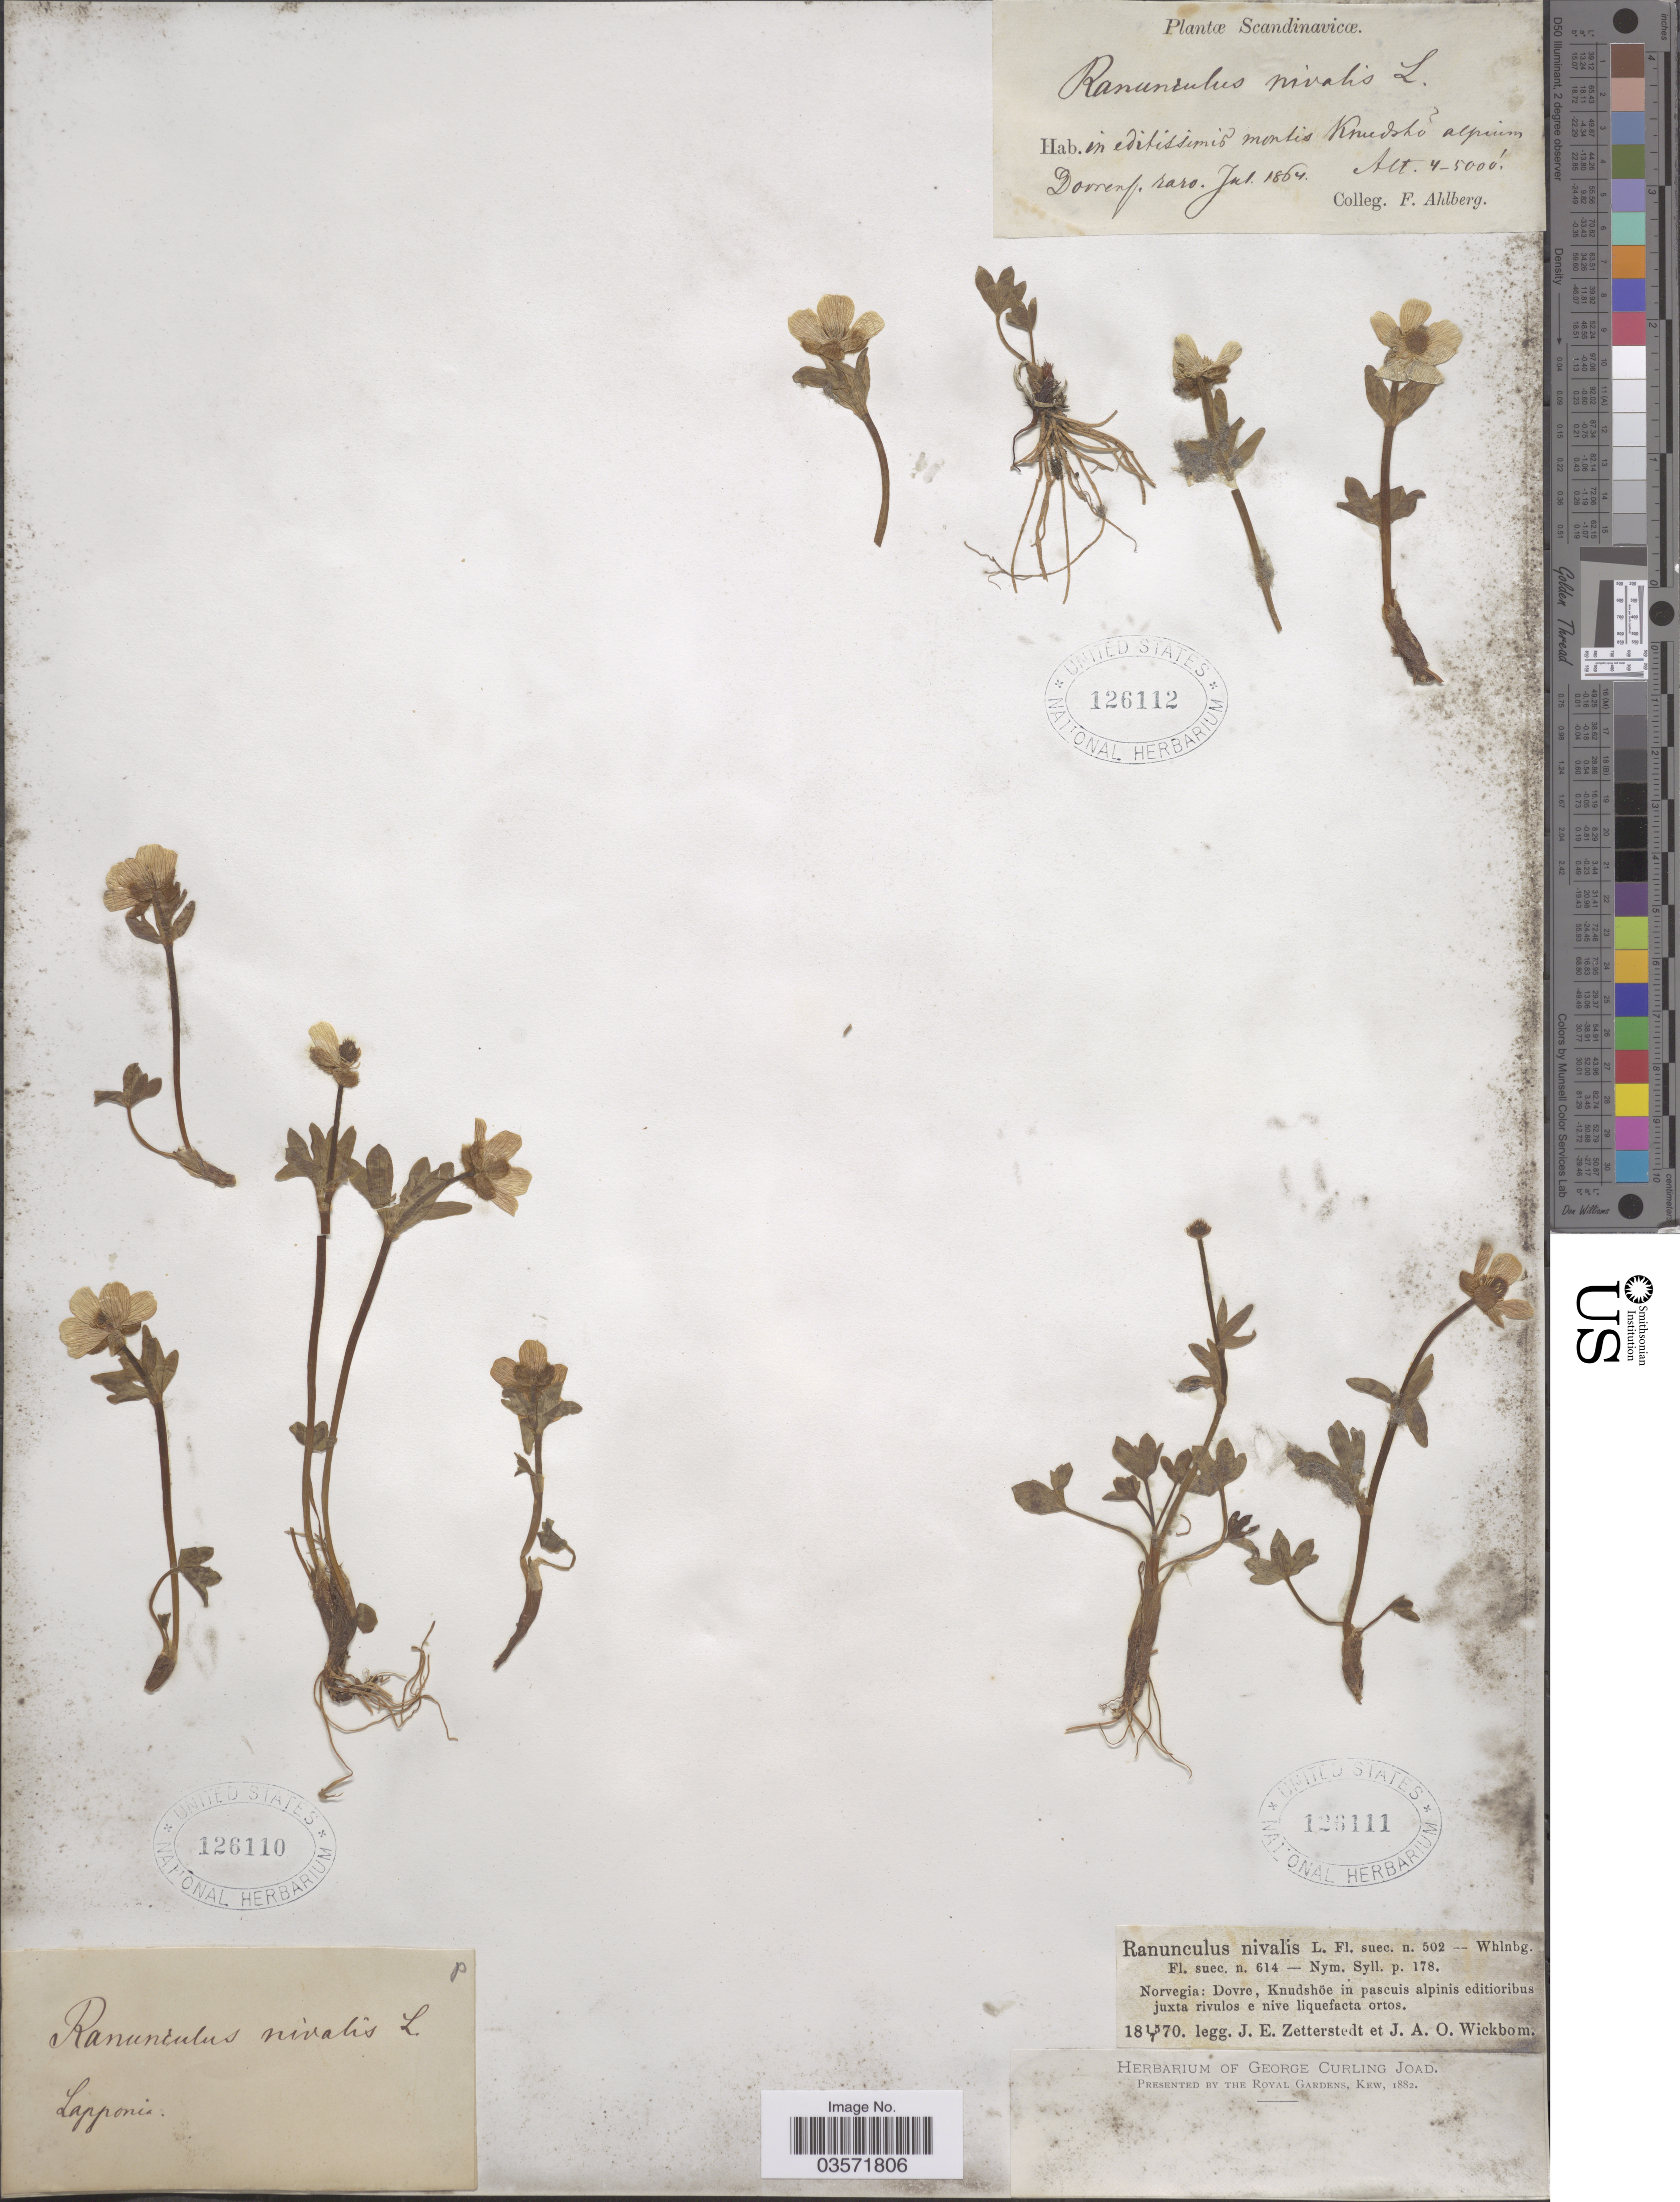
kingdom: Plantae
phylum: Tracheophyta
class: Magnoliopsida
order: Ranunculales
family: Ranunculaceae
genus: Ranunculus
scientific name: Ranunculus nivalis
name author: L.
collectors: J.E. Zetterstedt & J. Wickbom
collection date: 1870-07-15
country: Norway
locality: Norvegia: Dovre, Knudshöe in pascuis alpinis editioribus juxta rivulos e nive liquefacta ortos.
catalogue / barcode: US 126111-3